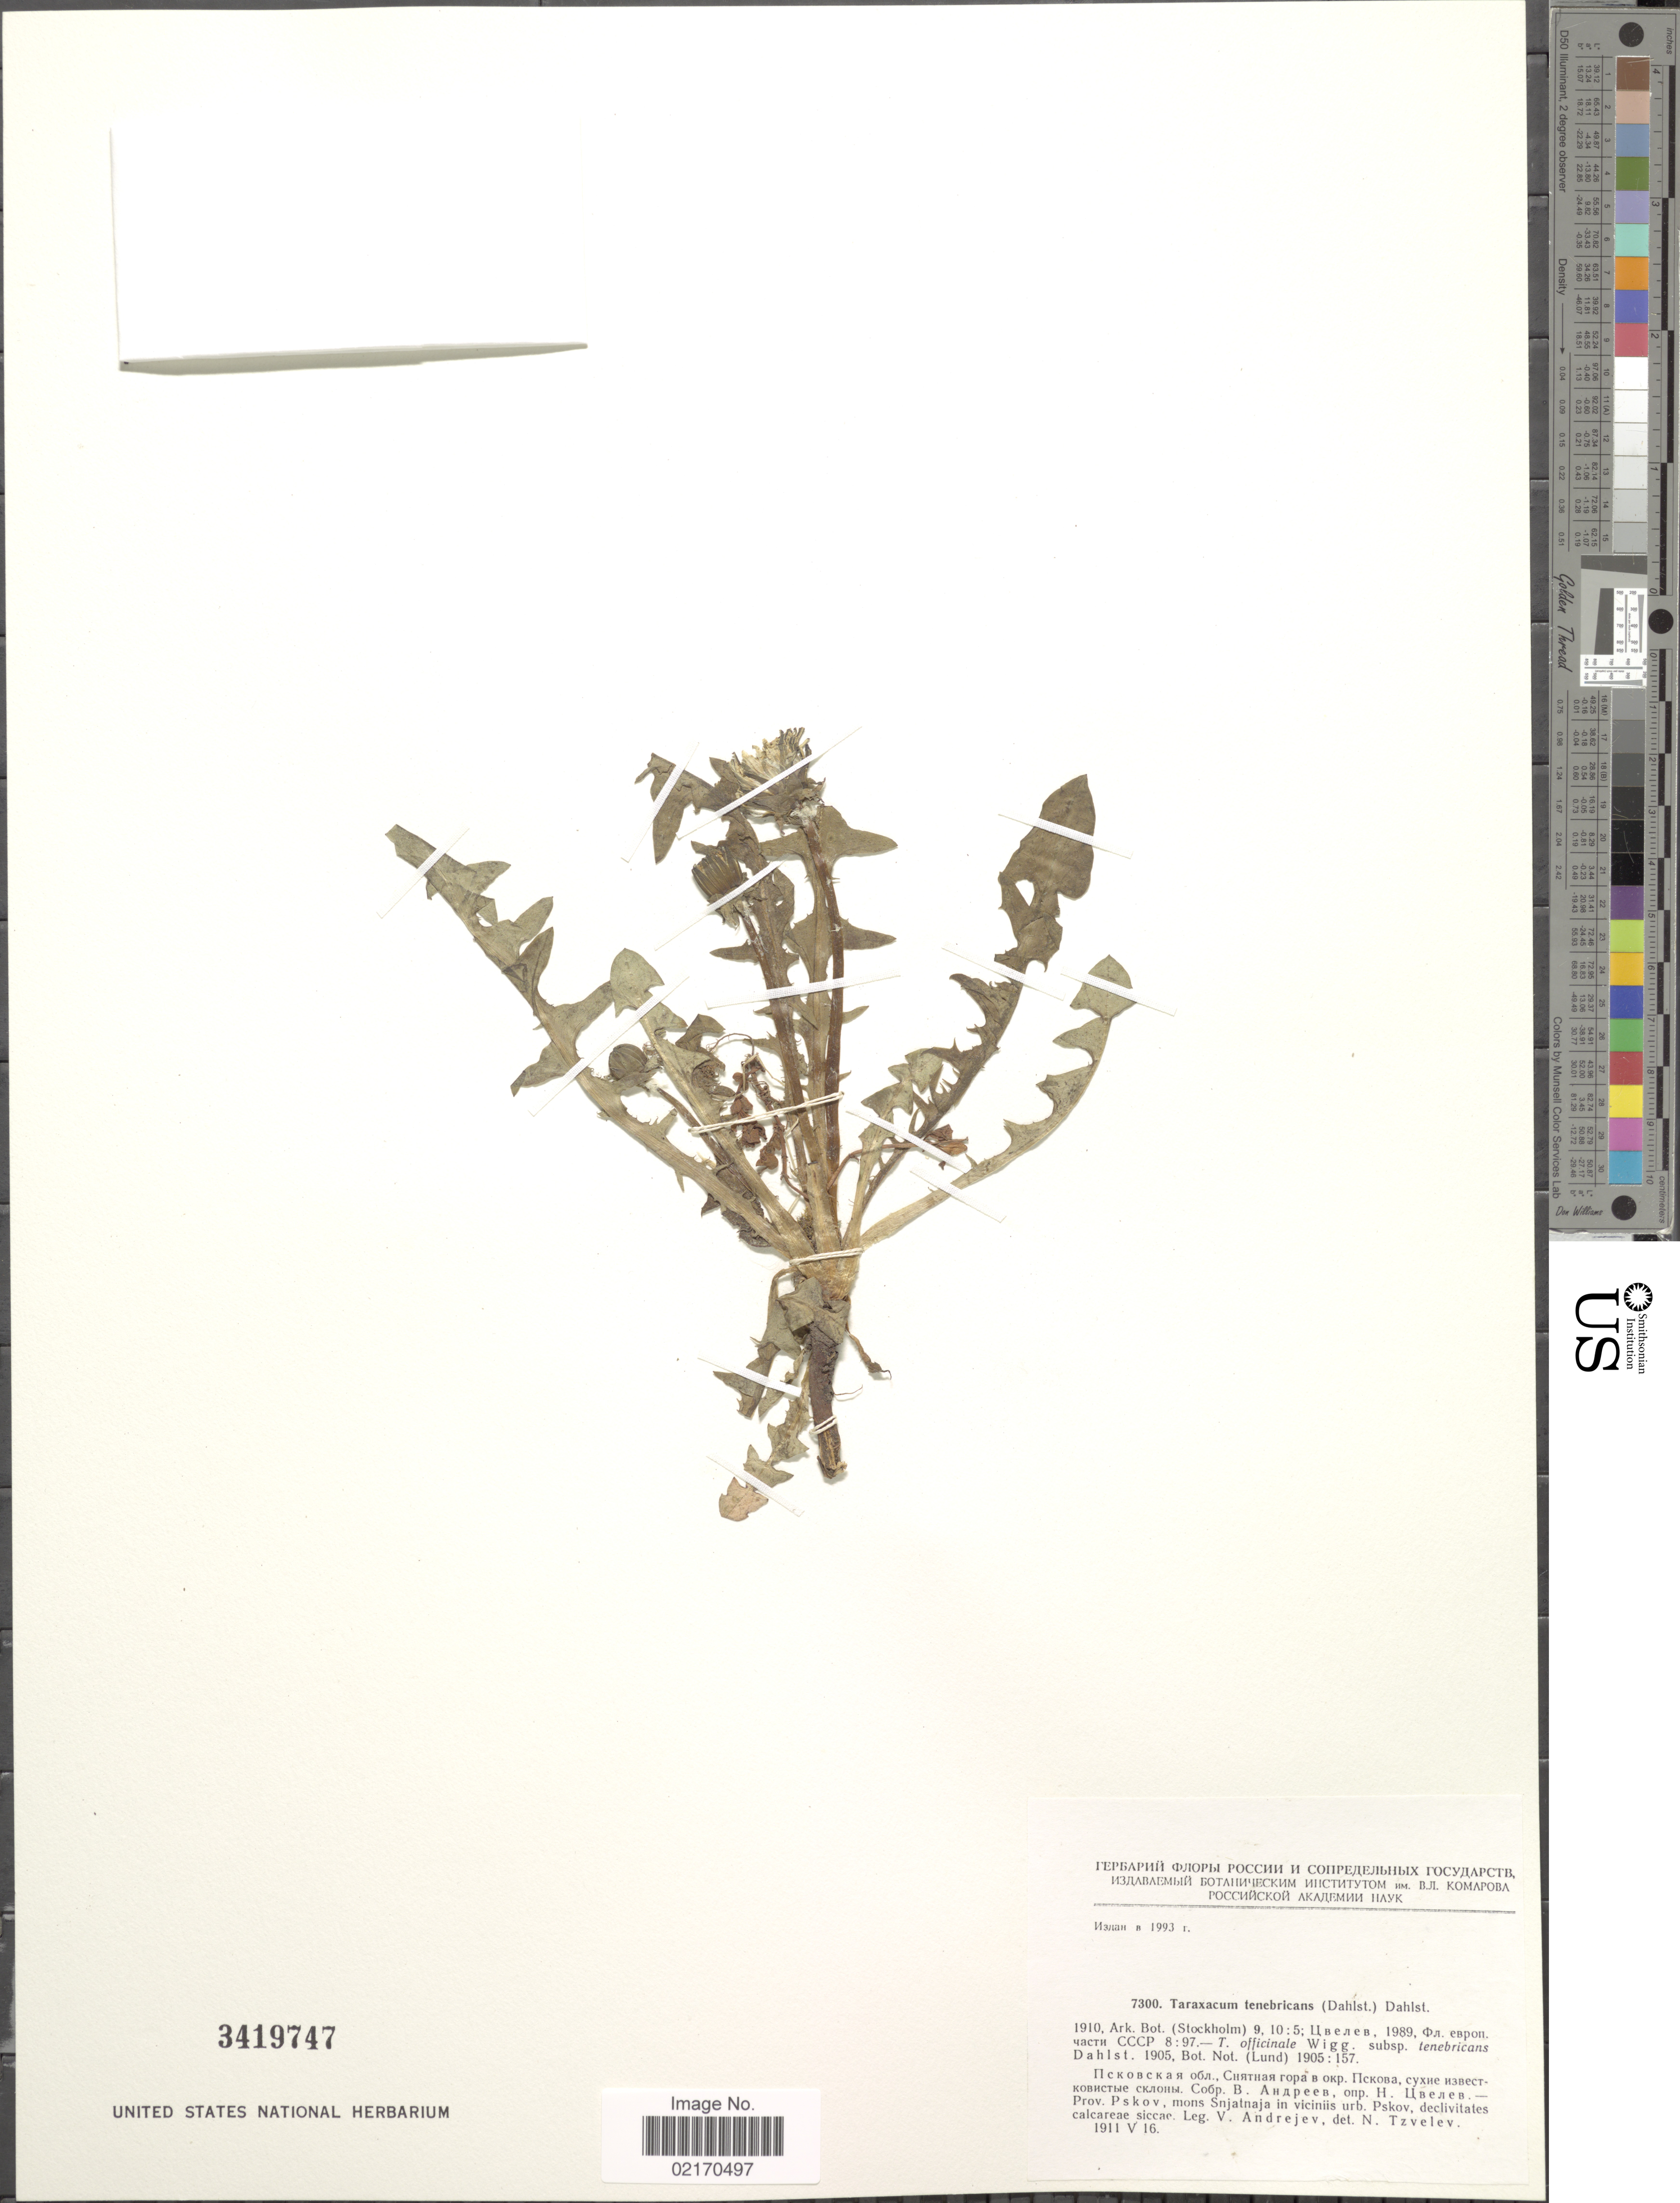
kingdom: Plantae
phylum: Tracheophyta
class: Magnoliopsida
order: Asterales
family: Asteraceae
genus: Taraxacum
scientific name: Taraxacum tenebricans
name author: (Dahlst.) H. Lindb.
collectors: V. Andrejev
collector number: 7300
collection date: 1911-05-16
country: Russian Federation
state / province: Pskov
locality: Mons Snjatnaja in viciniis urb. Pskov, declivitates calcareae siccae.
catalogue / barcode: US 3419747